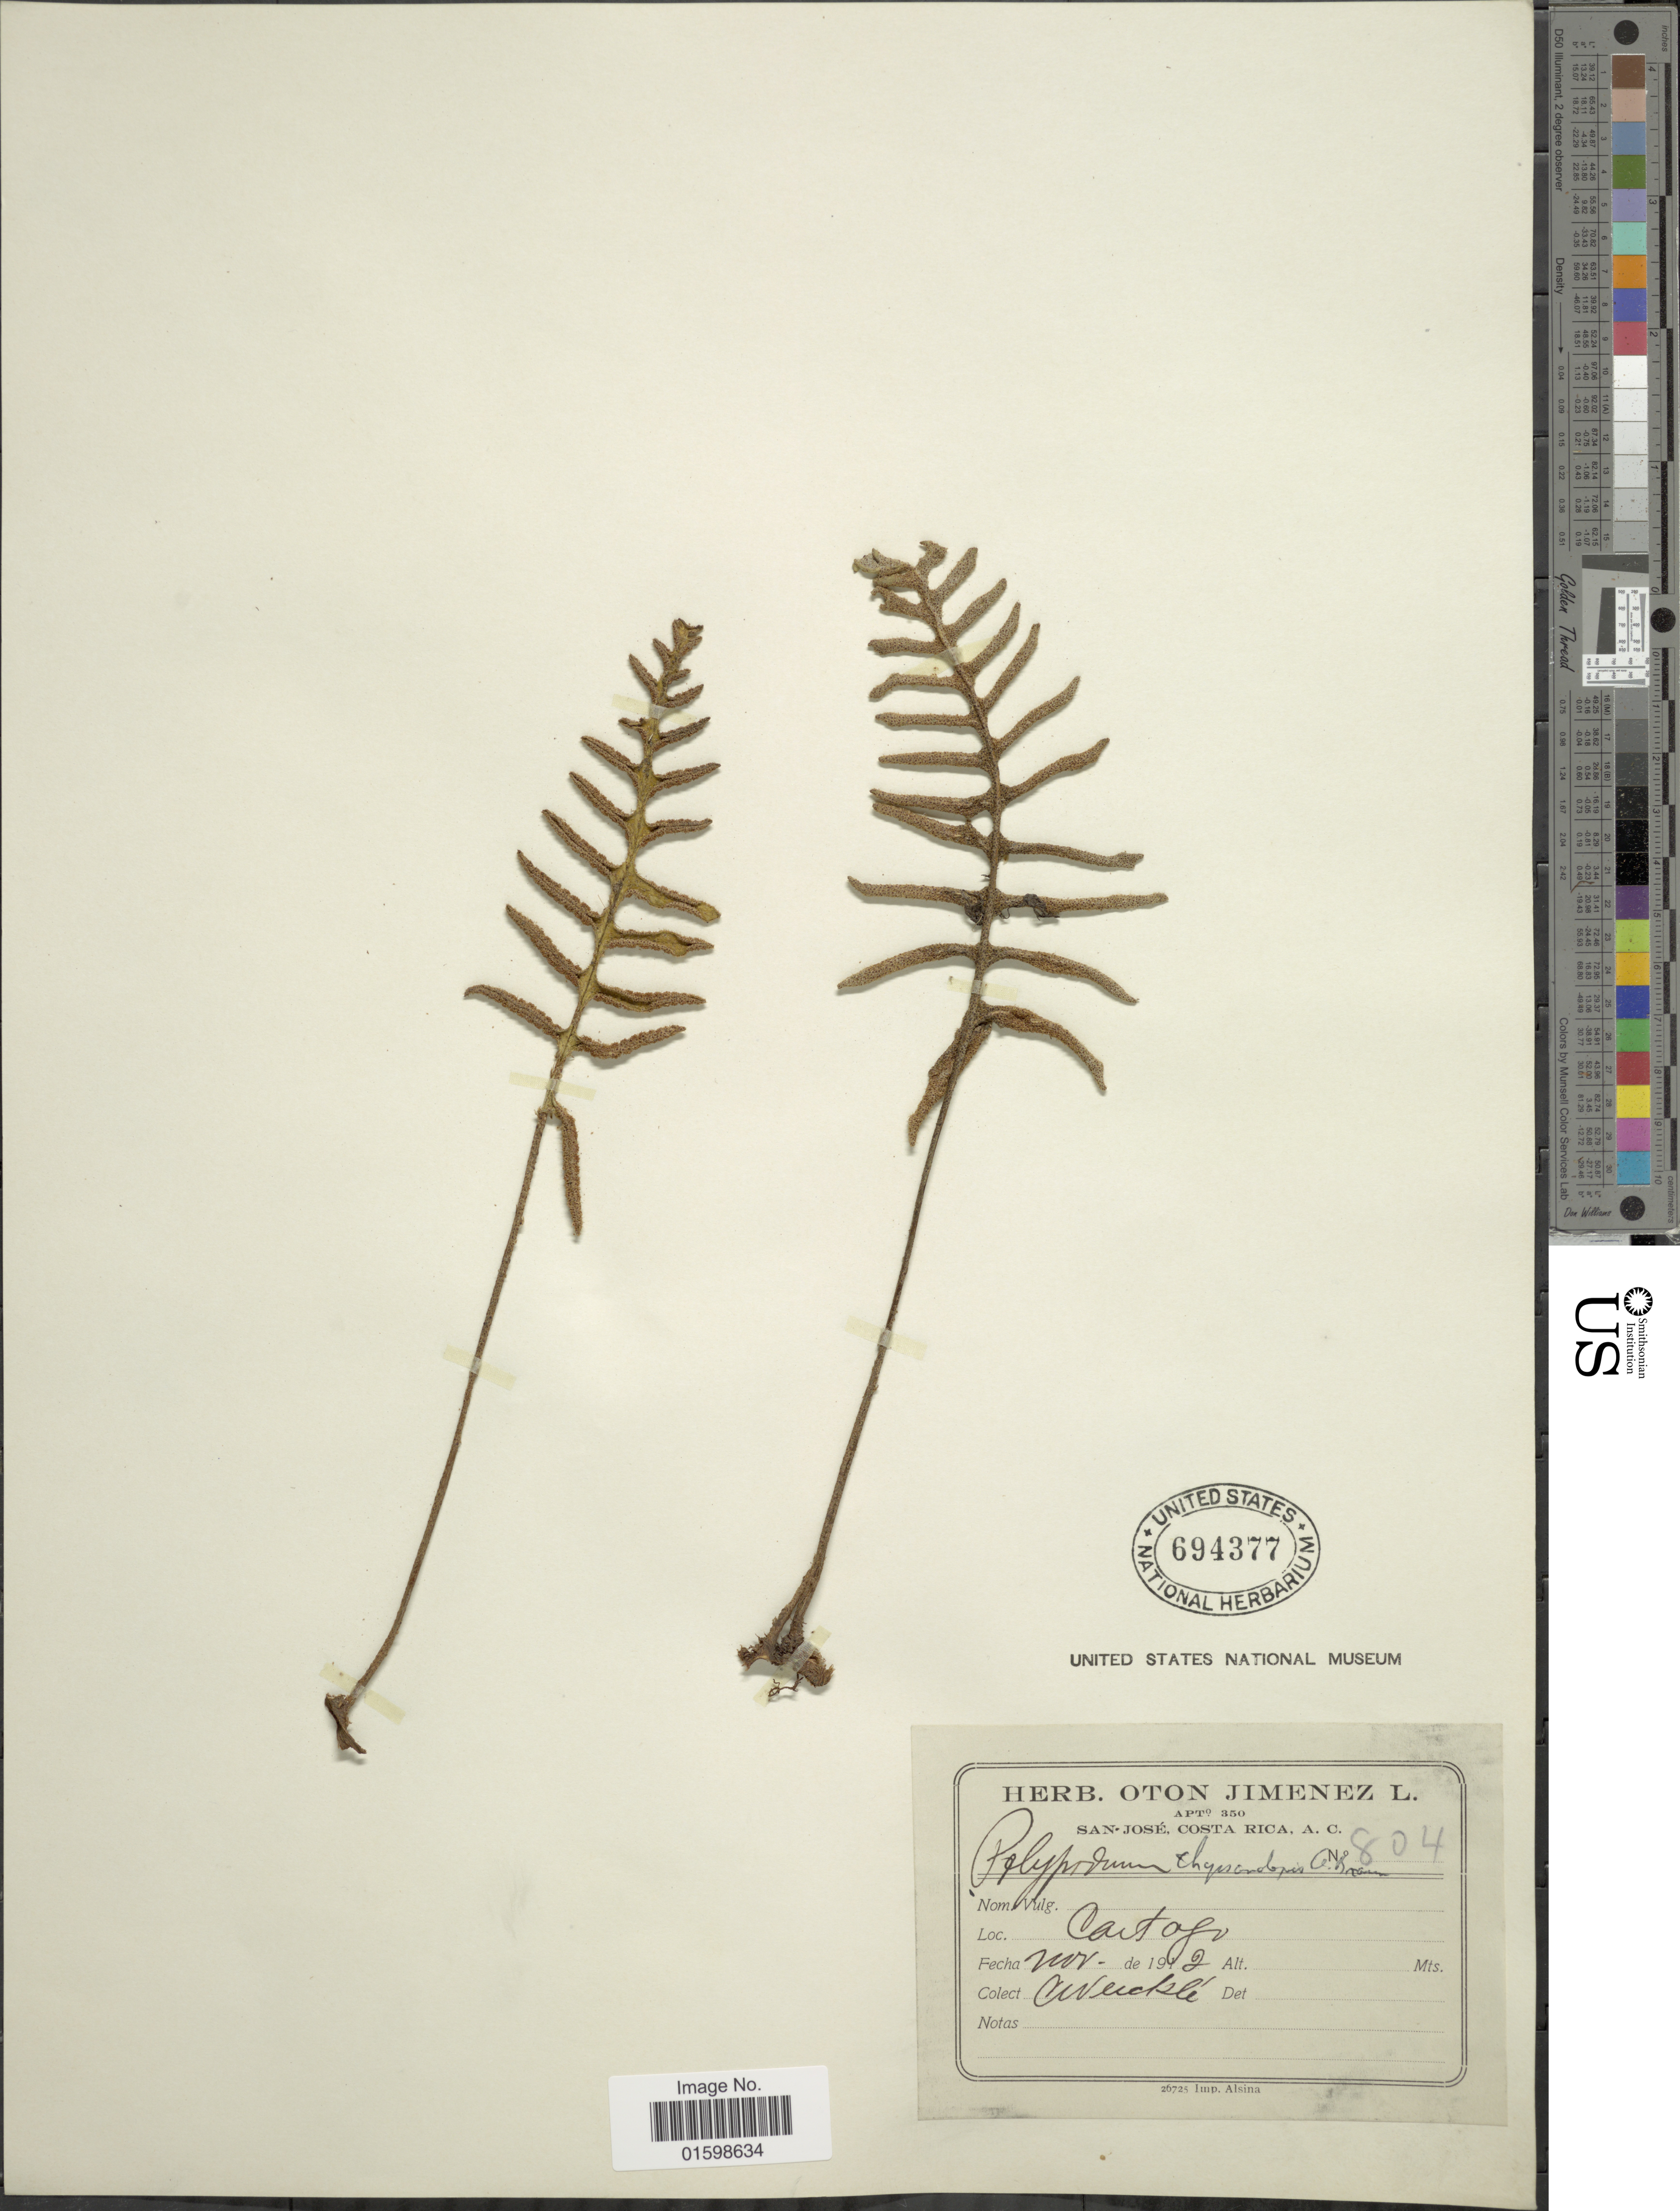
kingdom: Plantae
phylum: Tracheophyta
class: Polypodiopsida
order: Polypodiales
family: Polypodiaceae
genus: Pleopeltis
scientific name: Pleopeltis thyssanolepis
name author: (A. Braun ex Klotzsch) E.G. Andrews & Windham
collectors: C. Wercklé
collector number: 804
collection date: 1912-11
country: Costa Rica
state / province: Cartago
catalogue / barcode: US 694377